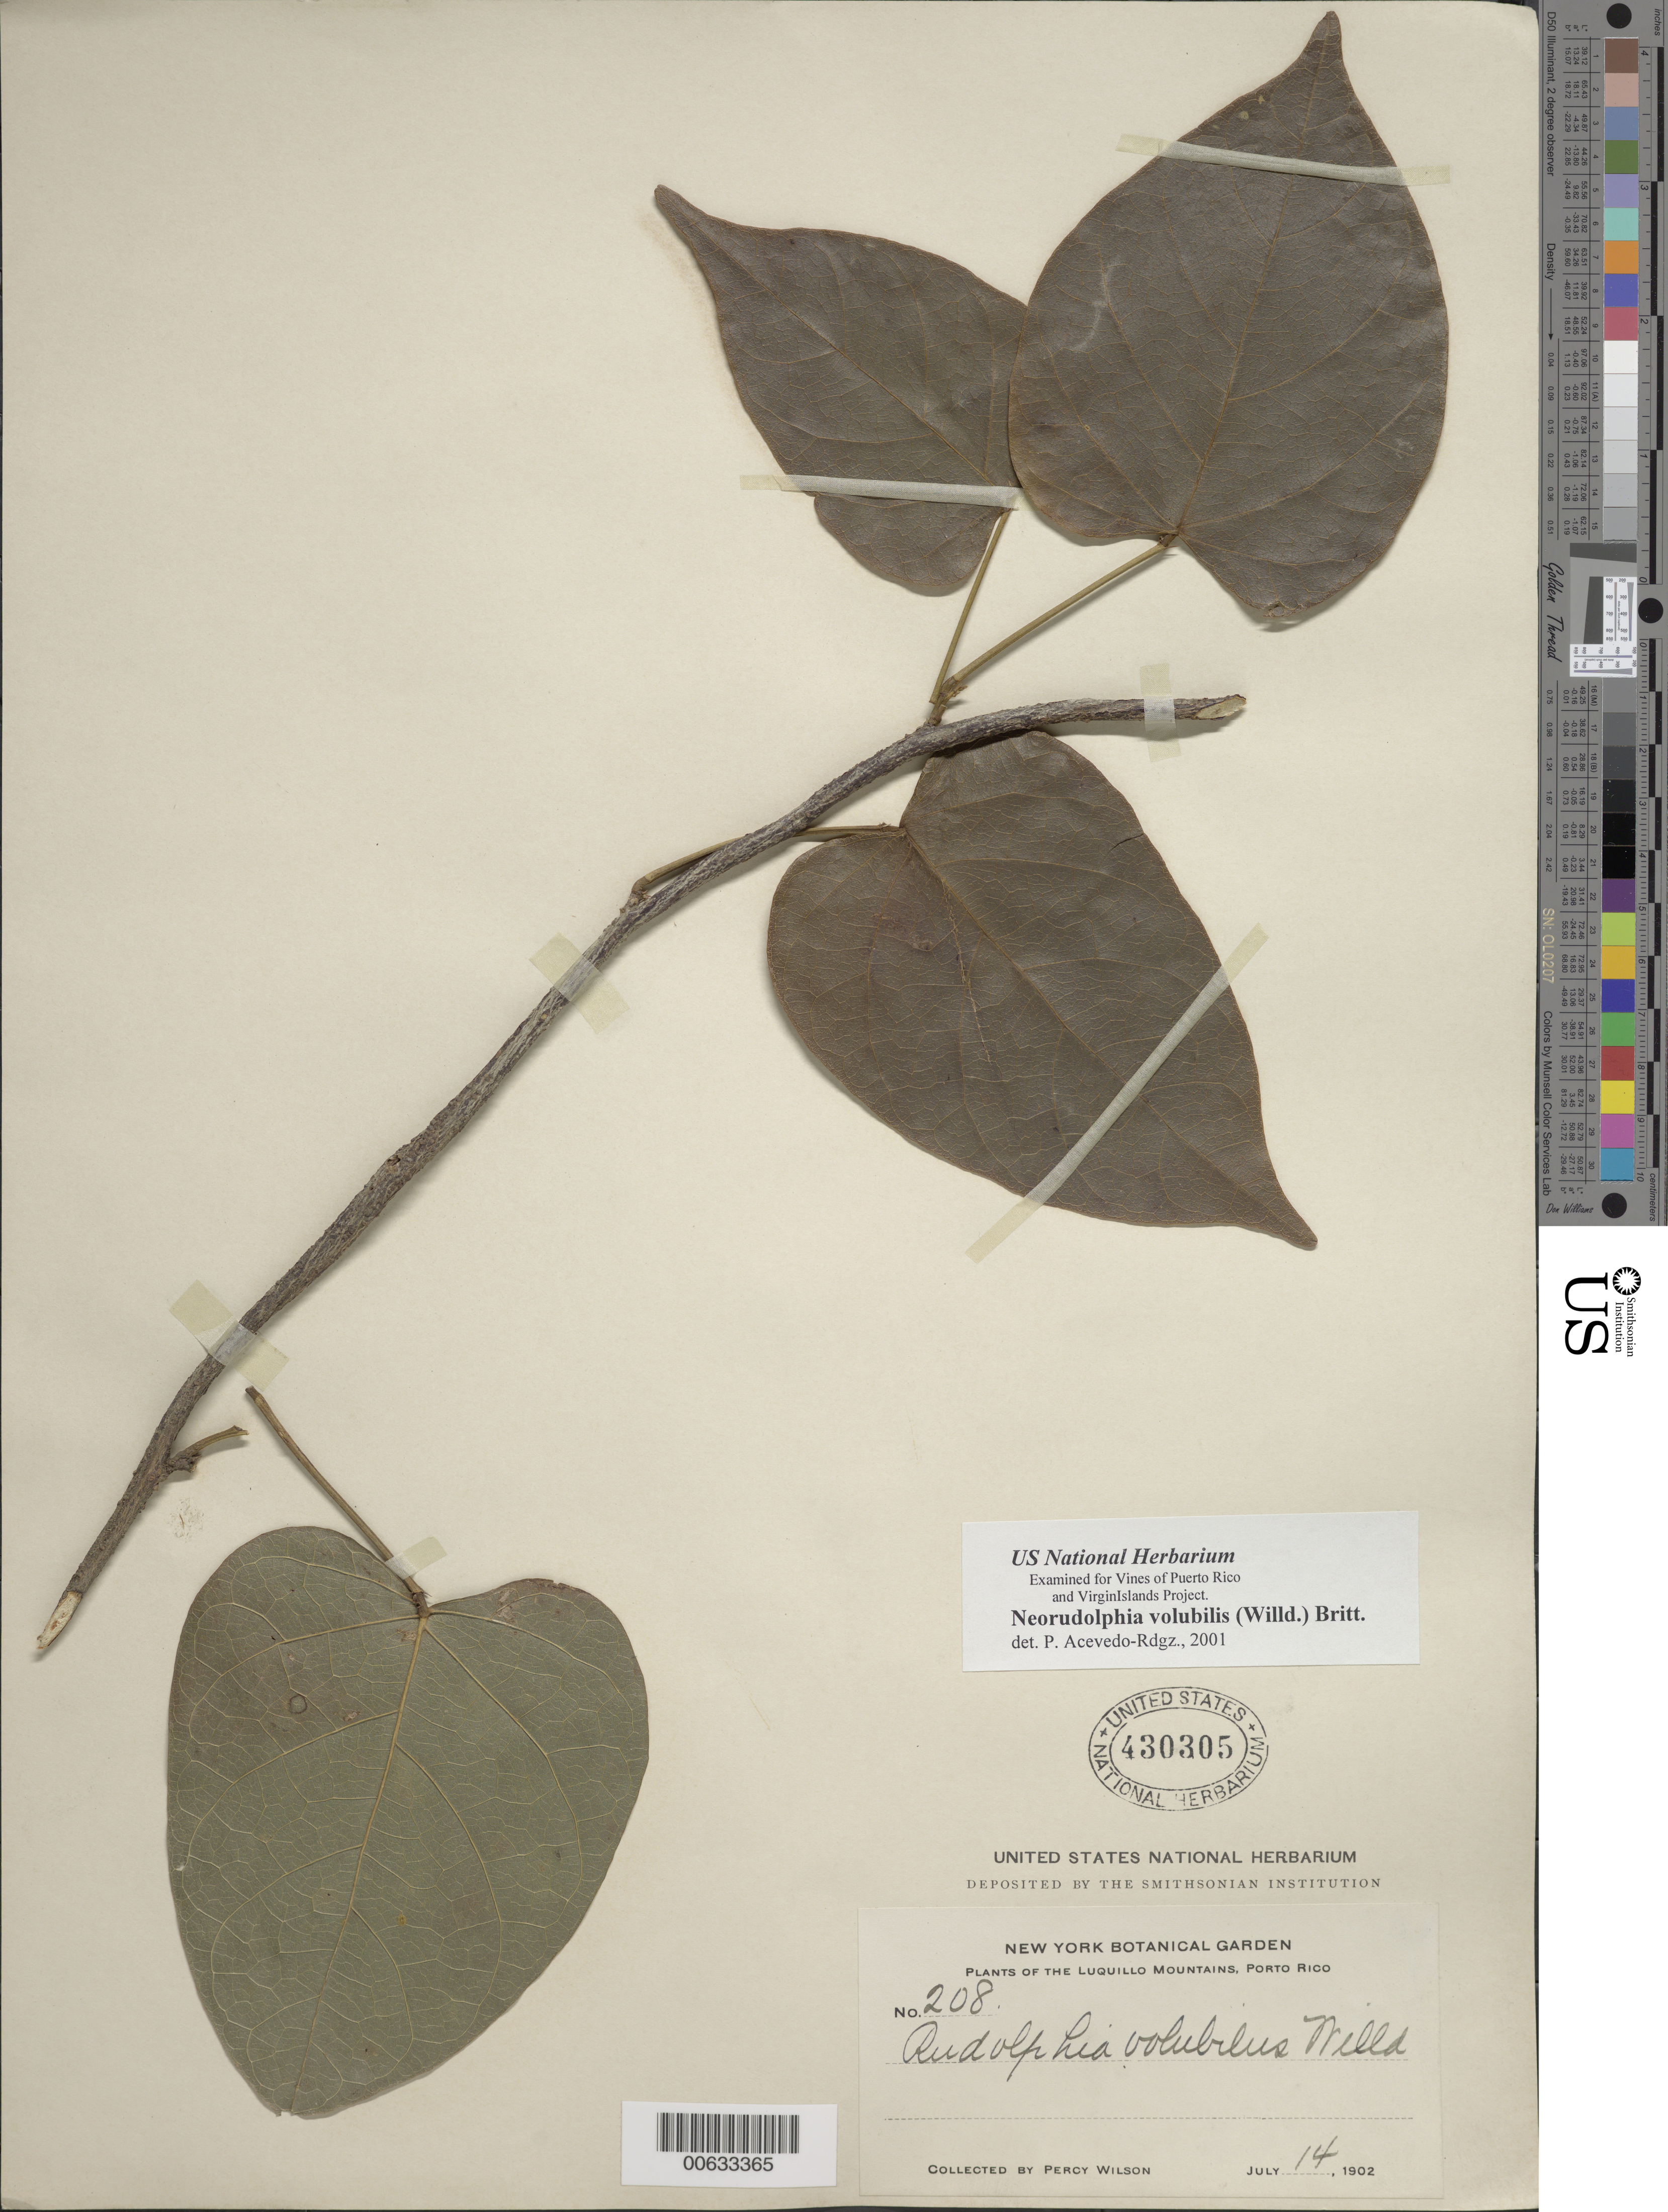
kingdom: Plantae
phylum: Tracheophyta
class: Magnoliopsida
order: Fabales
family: Fabaceae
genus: Rhodopis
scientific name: Rhodopis volubilis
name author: (Willd.) L.P. Queiroz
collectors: P. Wilson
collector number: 208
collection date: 1902-07-14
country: Puerto Rico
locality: The Luquillo Mountains, Porto Rico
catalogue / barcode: US 430305